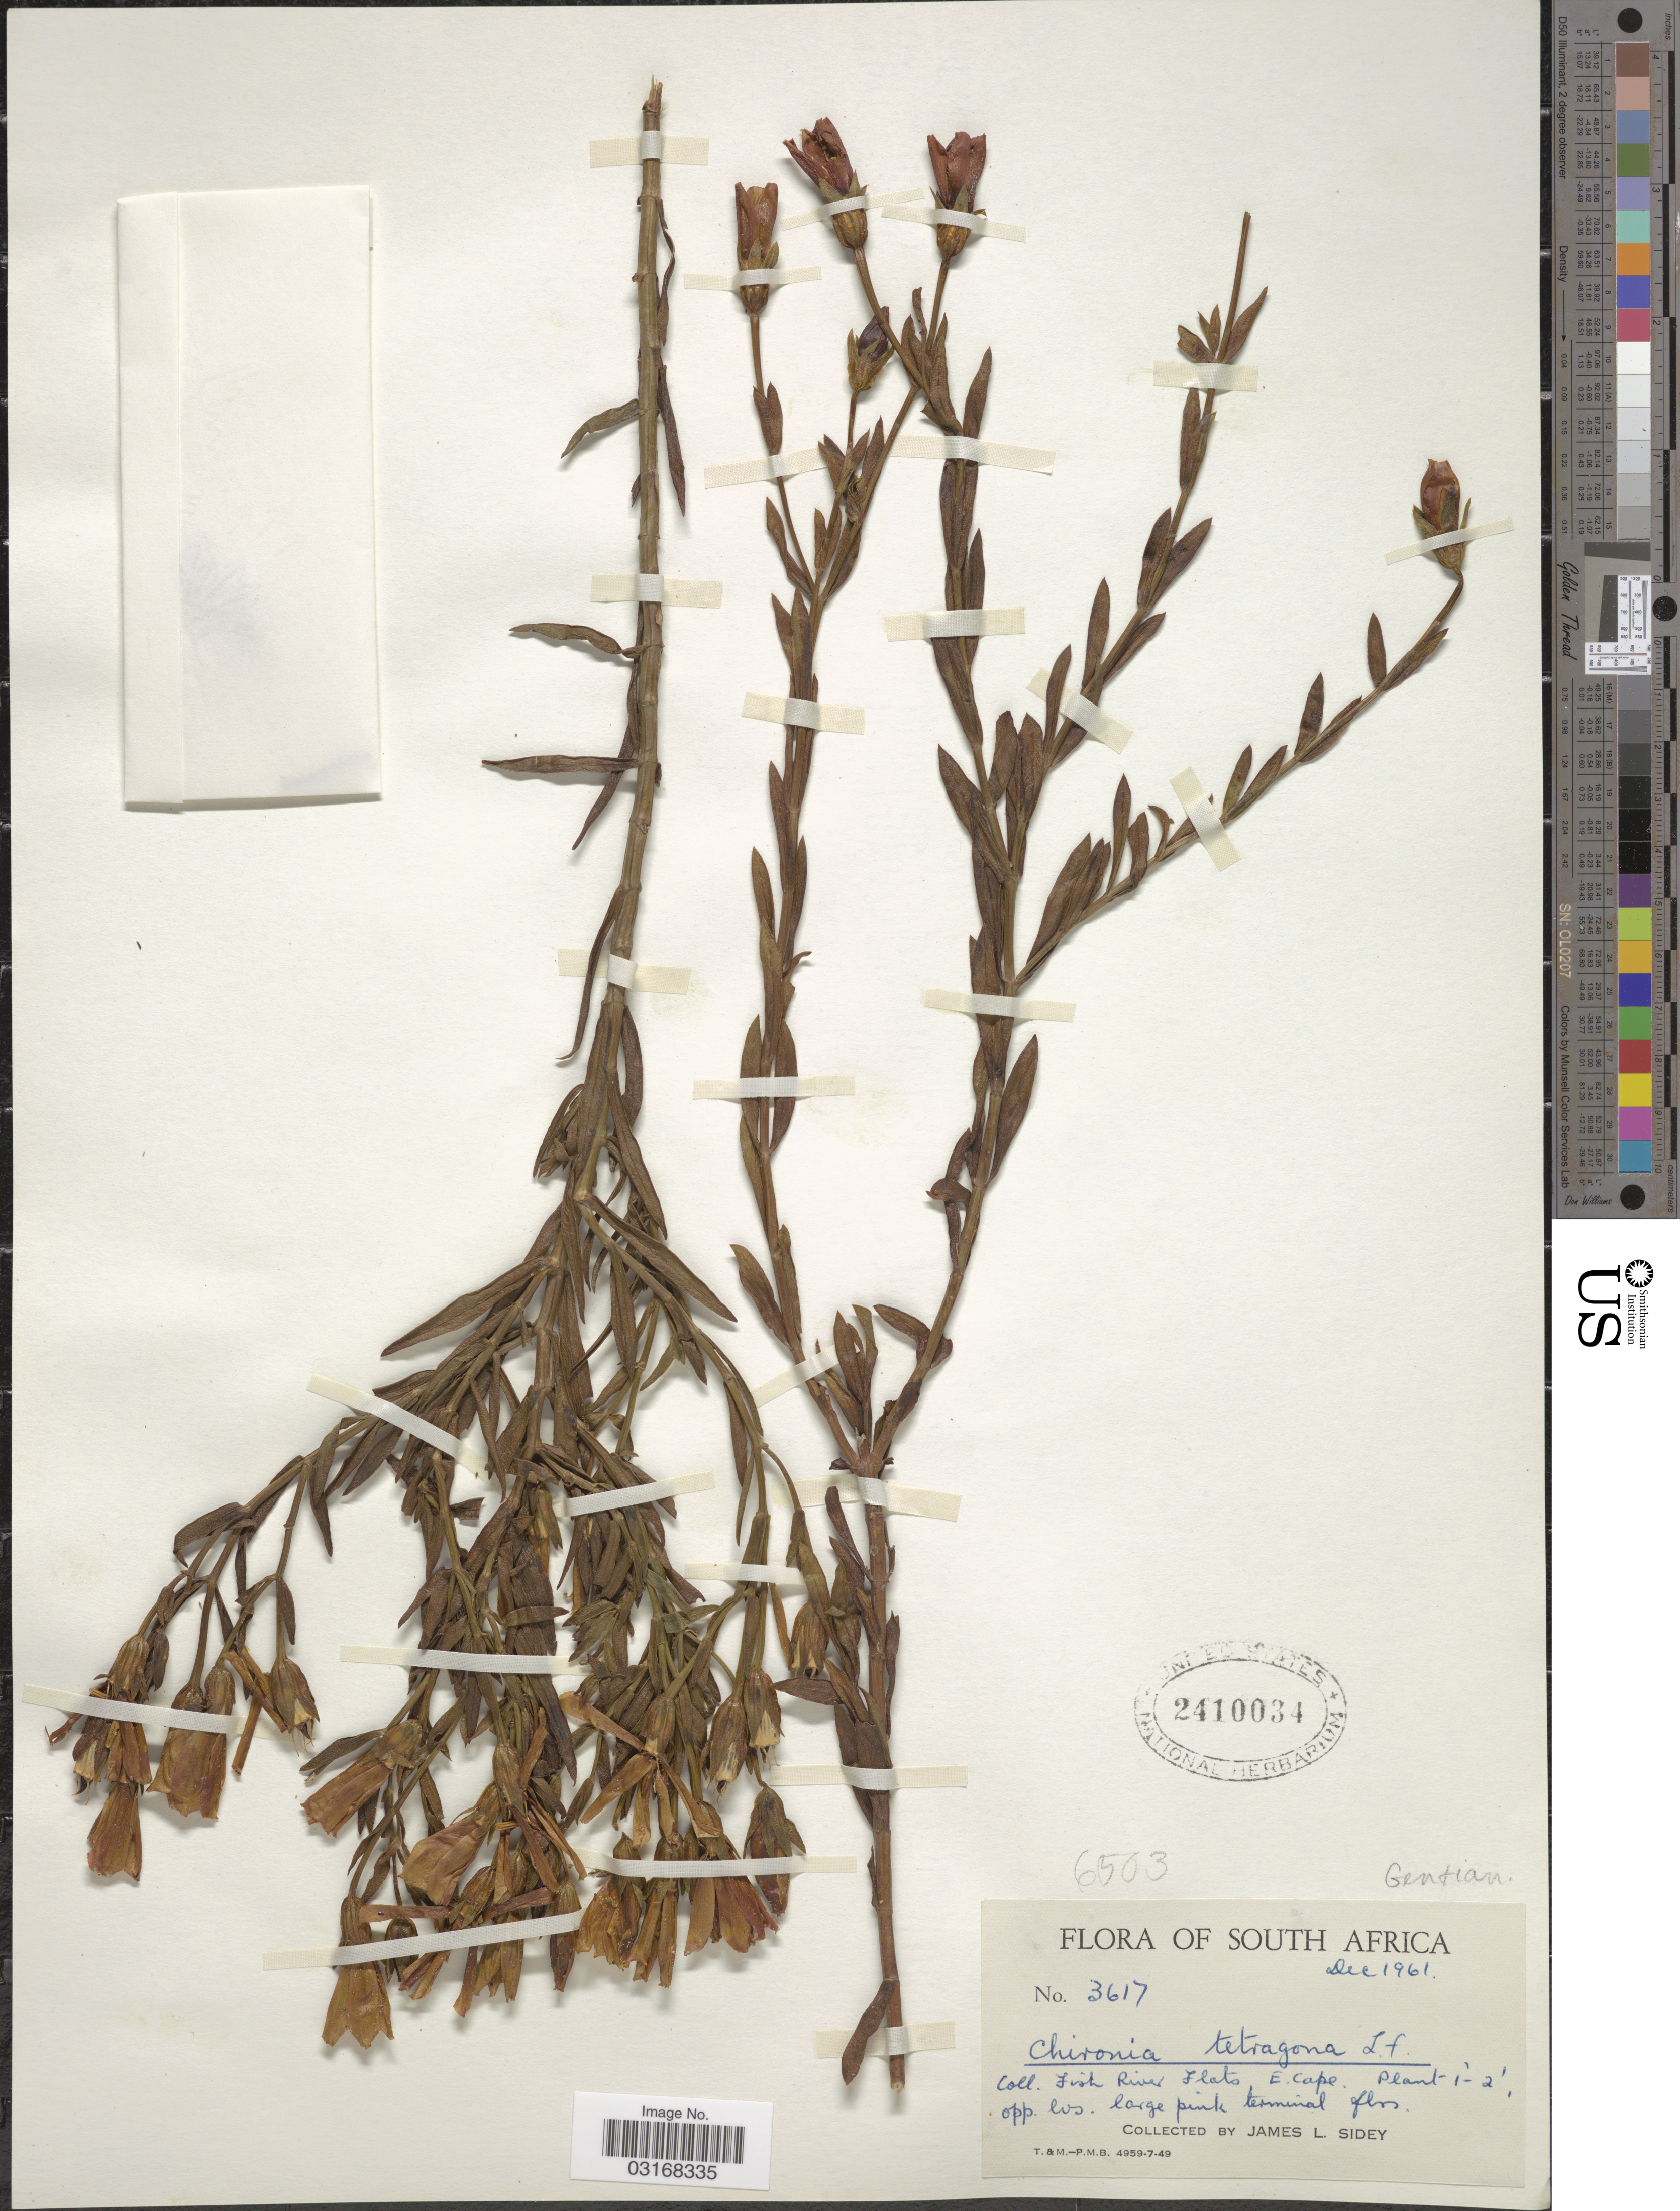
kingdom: Plantae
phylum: Tracheophyta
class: Magnoliopsida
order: Gentianales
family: Gentianaceae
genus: Chironia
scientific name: Chironia tetragona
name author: L. f.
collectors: J. L. Sidey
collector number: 3617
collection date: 1961-12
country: South Africa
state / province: Eastern Cape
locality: Fish River Flats, E. Cape.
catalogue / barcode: US 2410034